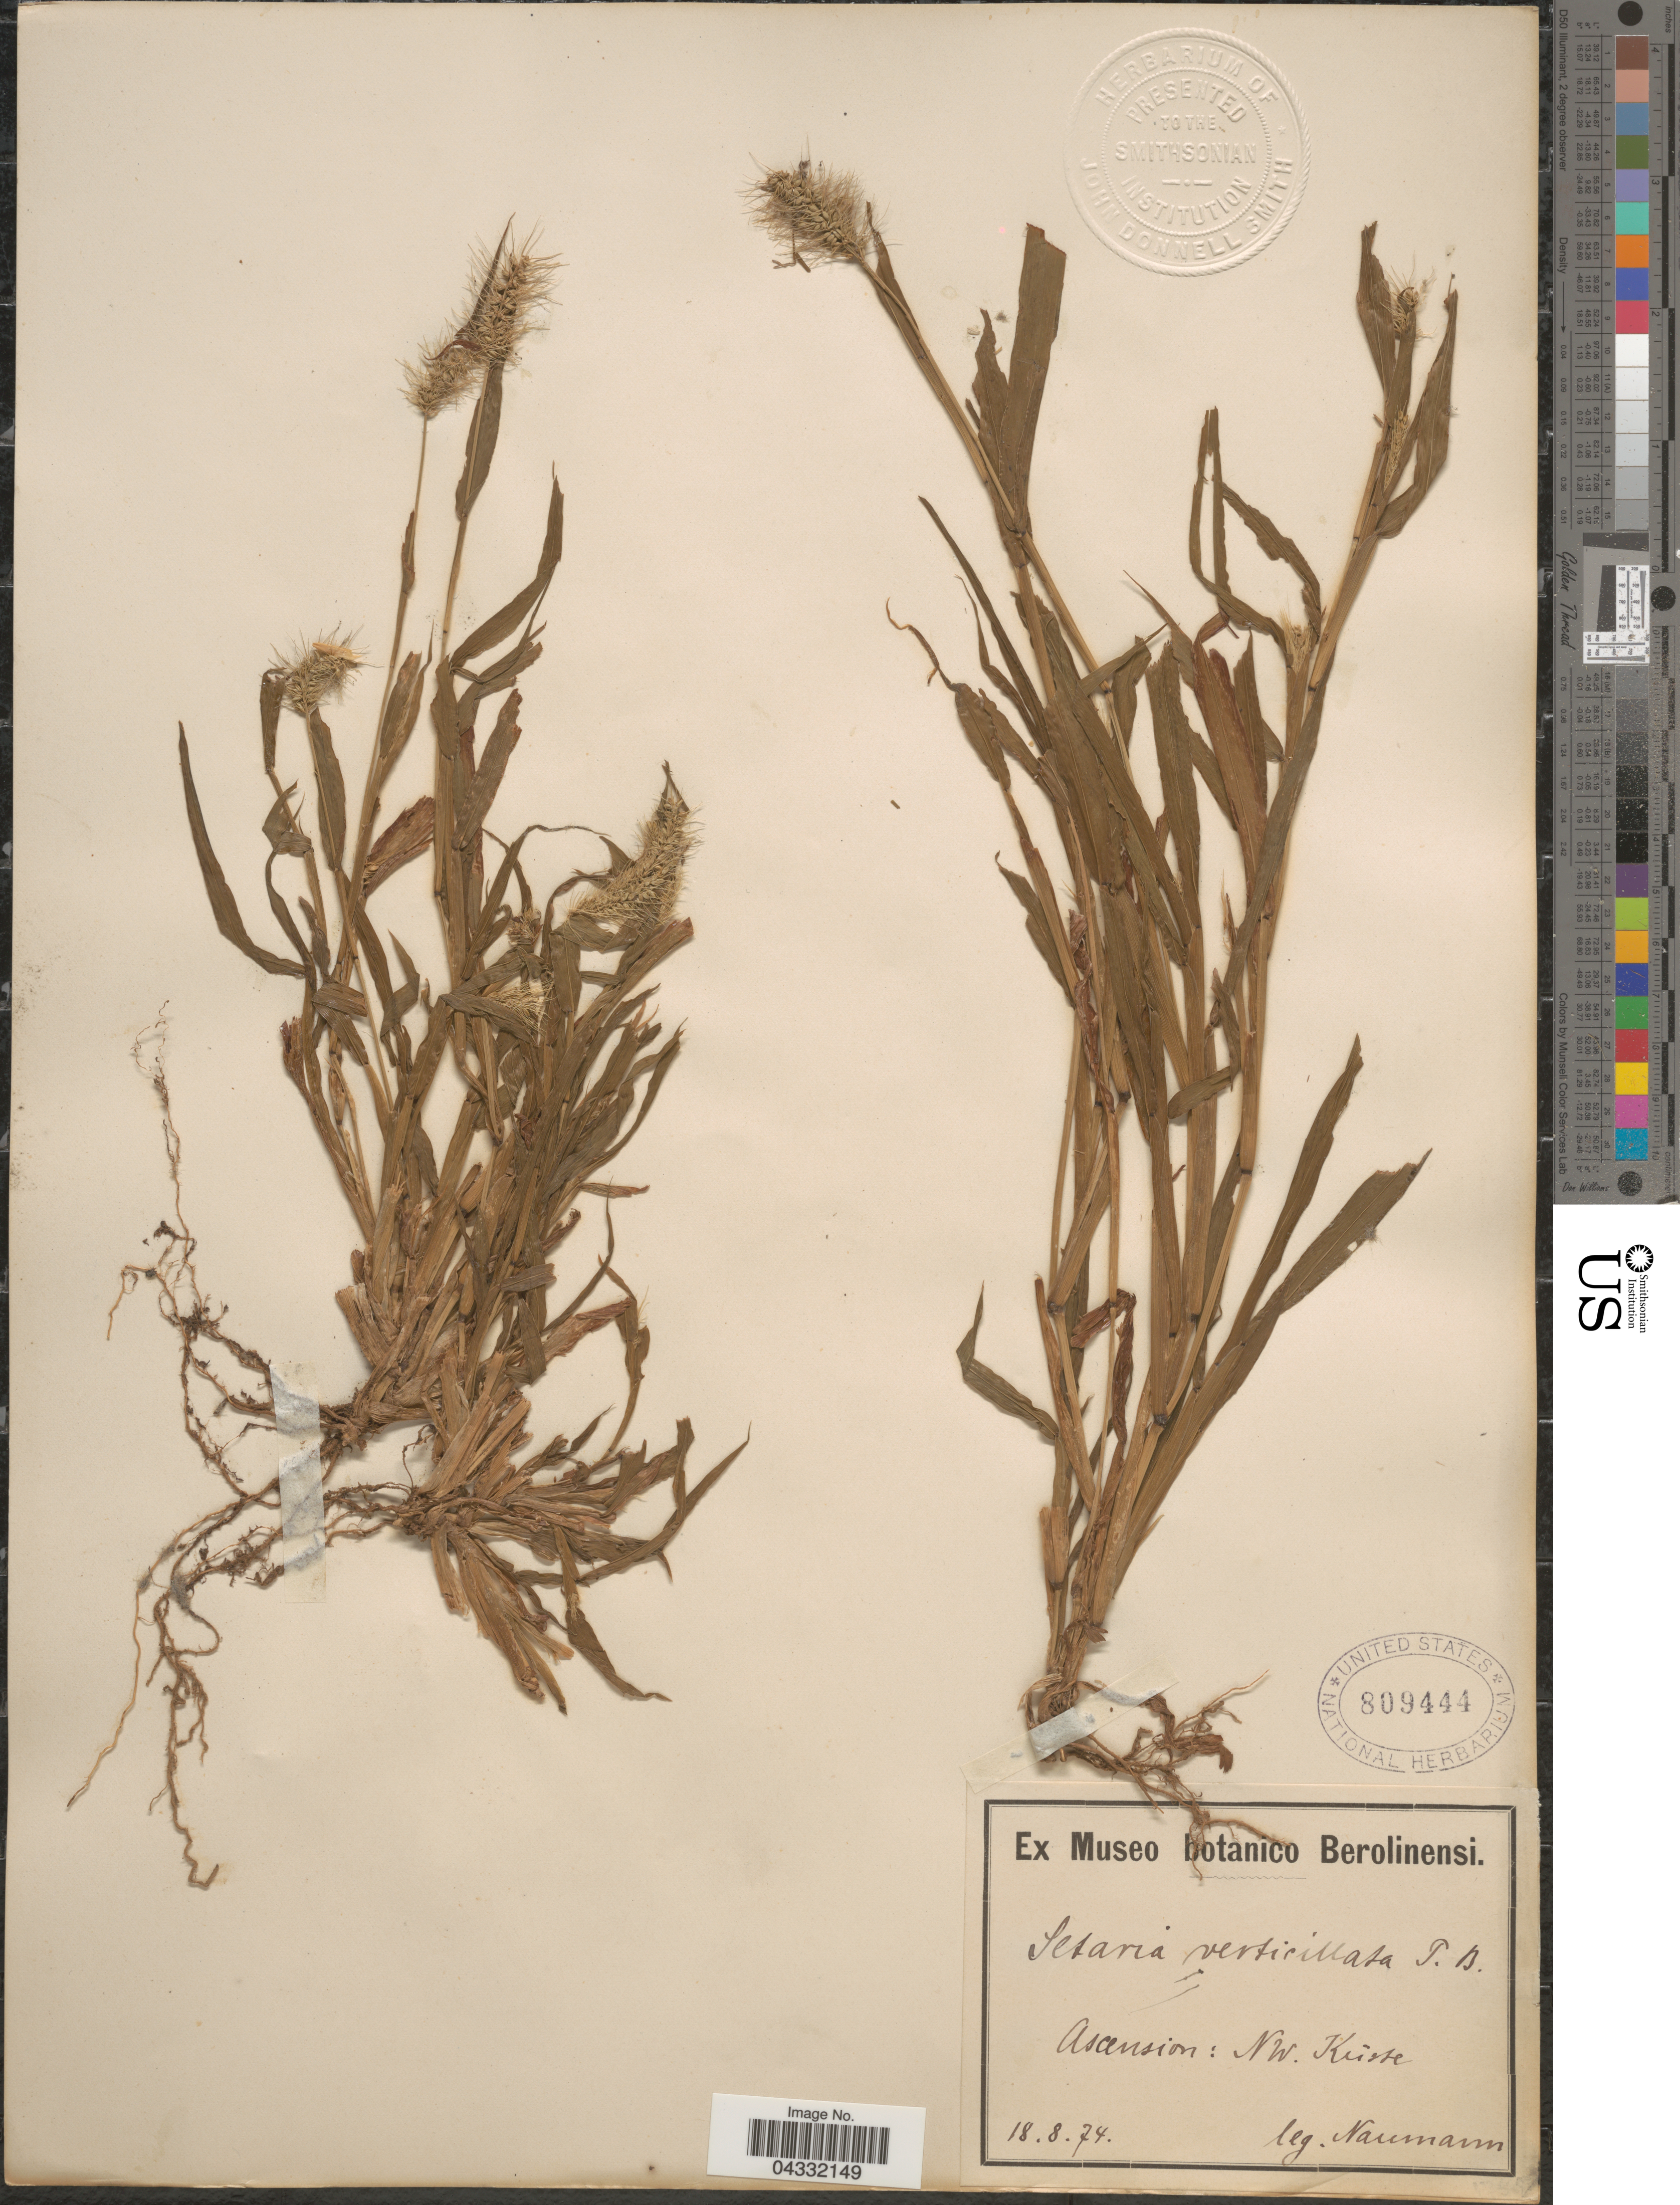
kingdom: Plantae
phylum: Tracheophyta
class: Liliopsida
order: Poales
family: Poaceae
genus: Setaria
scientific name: Setaria verticillata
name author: (L.) P. Beauv.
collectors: -. Naumann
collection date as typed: Transcribed d/m/y: 18/8/74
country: St. Helena Islands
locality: Ascension: Nw. Kriste.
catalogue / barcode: US 8094444